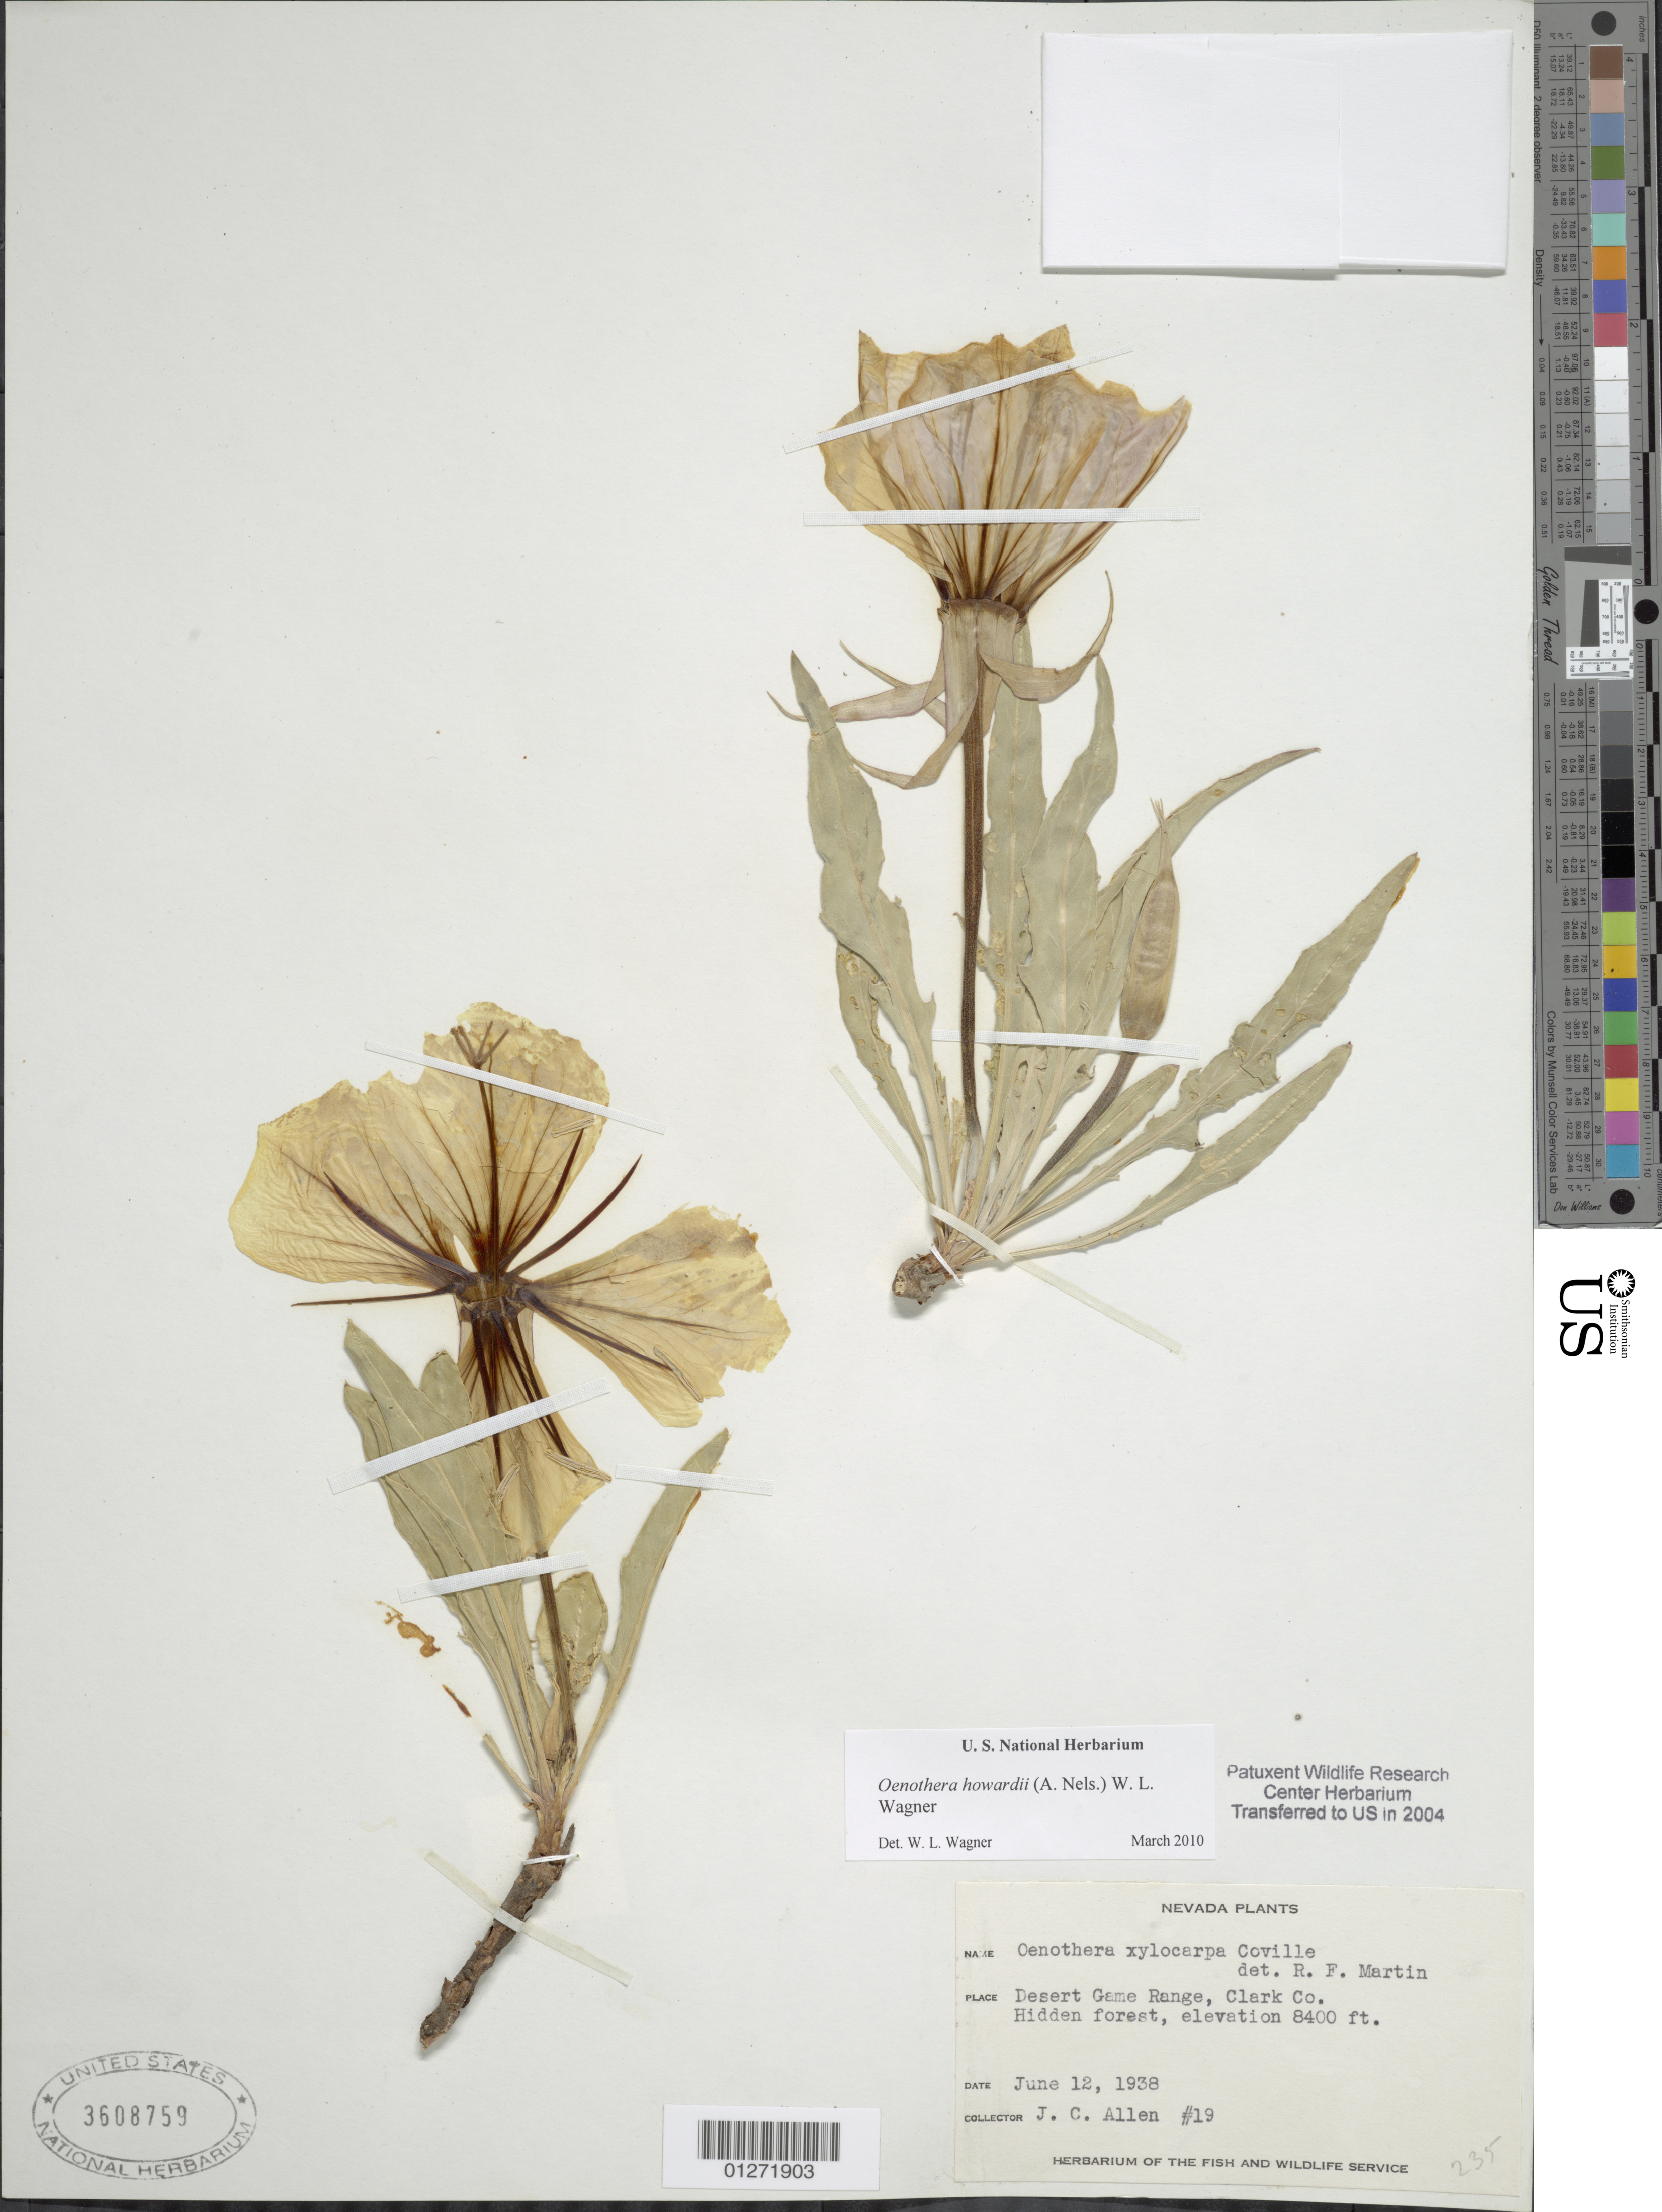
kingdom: Plantae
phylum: Tracheophyta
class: Magnoliopsida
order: Myrtales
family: Onagraceae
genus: Oenothera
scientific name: Oenothera howardii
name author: (A. Nelson) M.E. Jones ex Prain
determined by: Wagner, W. L., (BOT), Smithsonian Institution - National Museum of Natural History (UNITED STATES)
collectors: J. C. Allen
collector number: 19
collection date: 1938-06-12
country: United States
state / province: Nevada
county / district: Clark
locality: Desert Game Range, Hidden forest.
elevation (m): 2560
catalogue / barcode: US 3608759